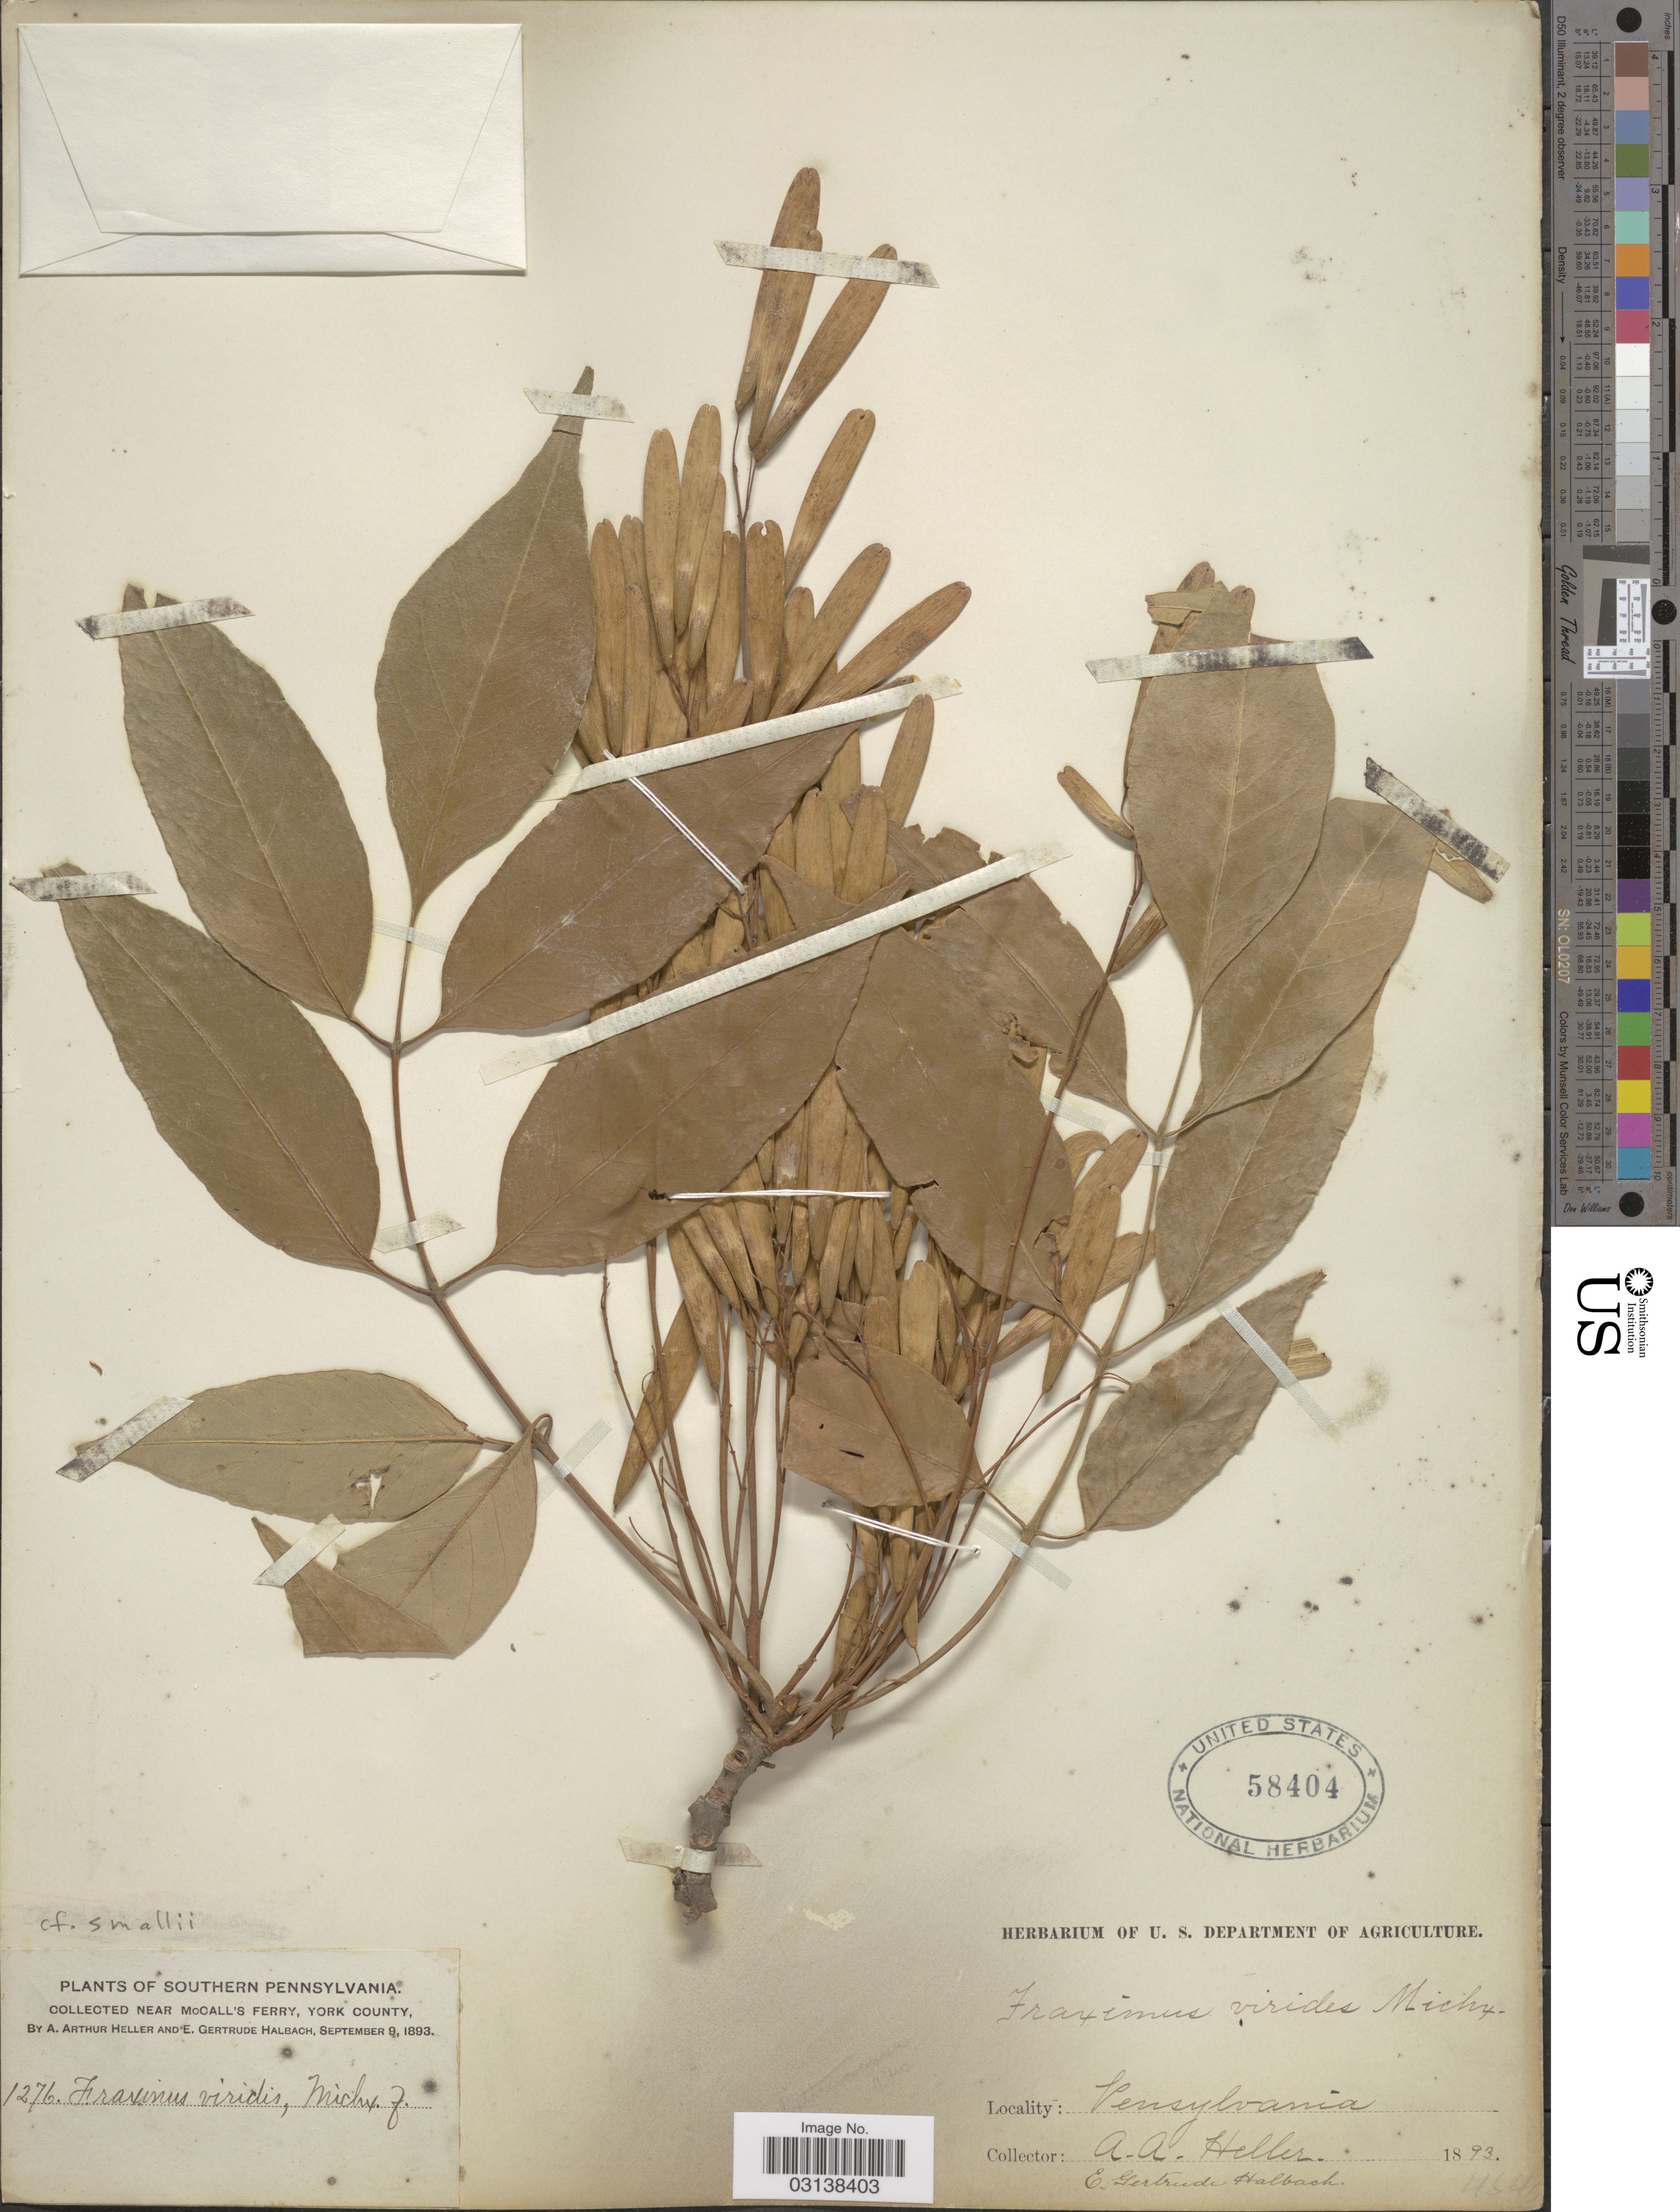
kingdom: Plantae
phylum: Tracheophyta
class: Magnoliopsida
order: Lamiales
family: Oleaceae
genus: Fraxinus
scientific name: Fraxinus americana var. biltmoreana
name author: (Beadle) J.W. Wright ex Fernald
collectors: A. A. Heller & E. G. Halbach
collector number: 1276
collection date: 1893-09-09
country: United States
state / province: Pennsylvania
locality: Southern Pennsylvania. Near McCall's Ferry, York County.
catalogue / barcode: US 58404